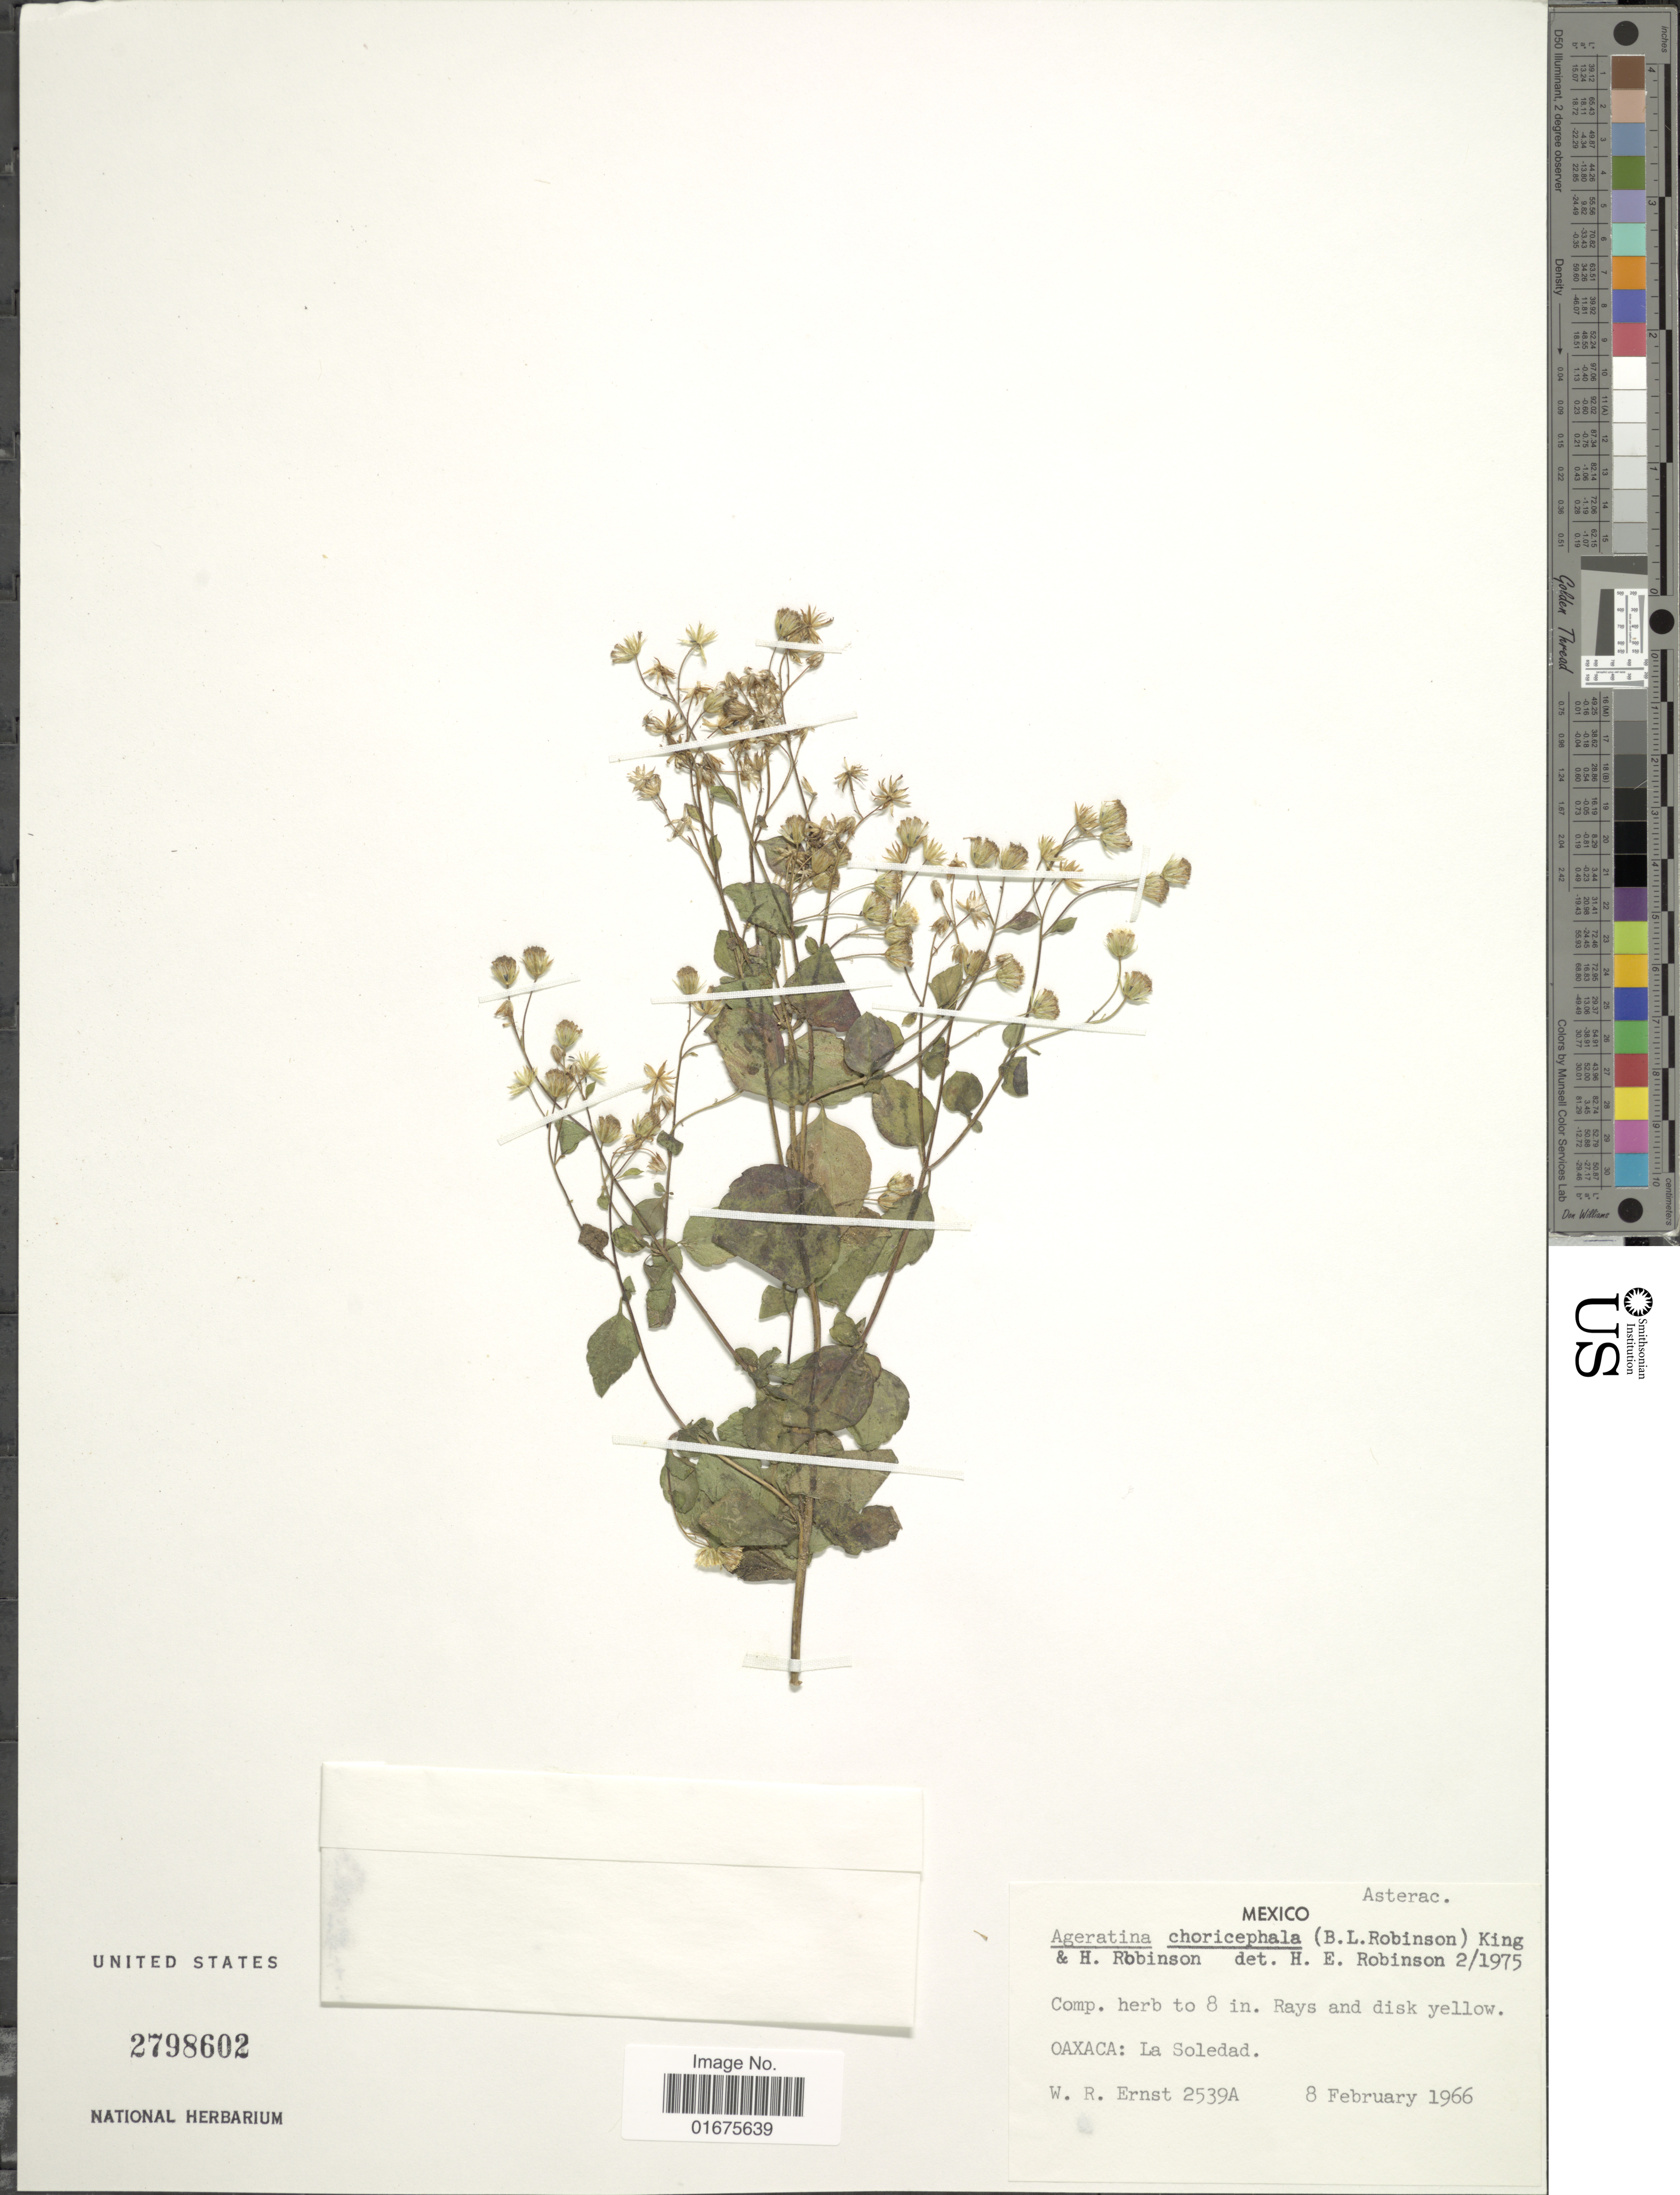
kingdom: Plantae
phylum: Tracheophyta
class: Magnoliopsida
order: Asterales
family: Asteraceae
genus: Ageratina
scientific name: Ageratina choricephala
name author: (B.L. Rob.) R.M. King & H. Rob.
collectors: W. R. Ernst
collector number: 2539A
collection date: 1966-02-08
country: Mexico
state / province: Oaxaca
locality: La Soledad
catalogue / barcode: US 2798602